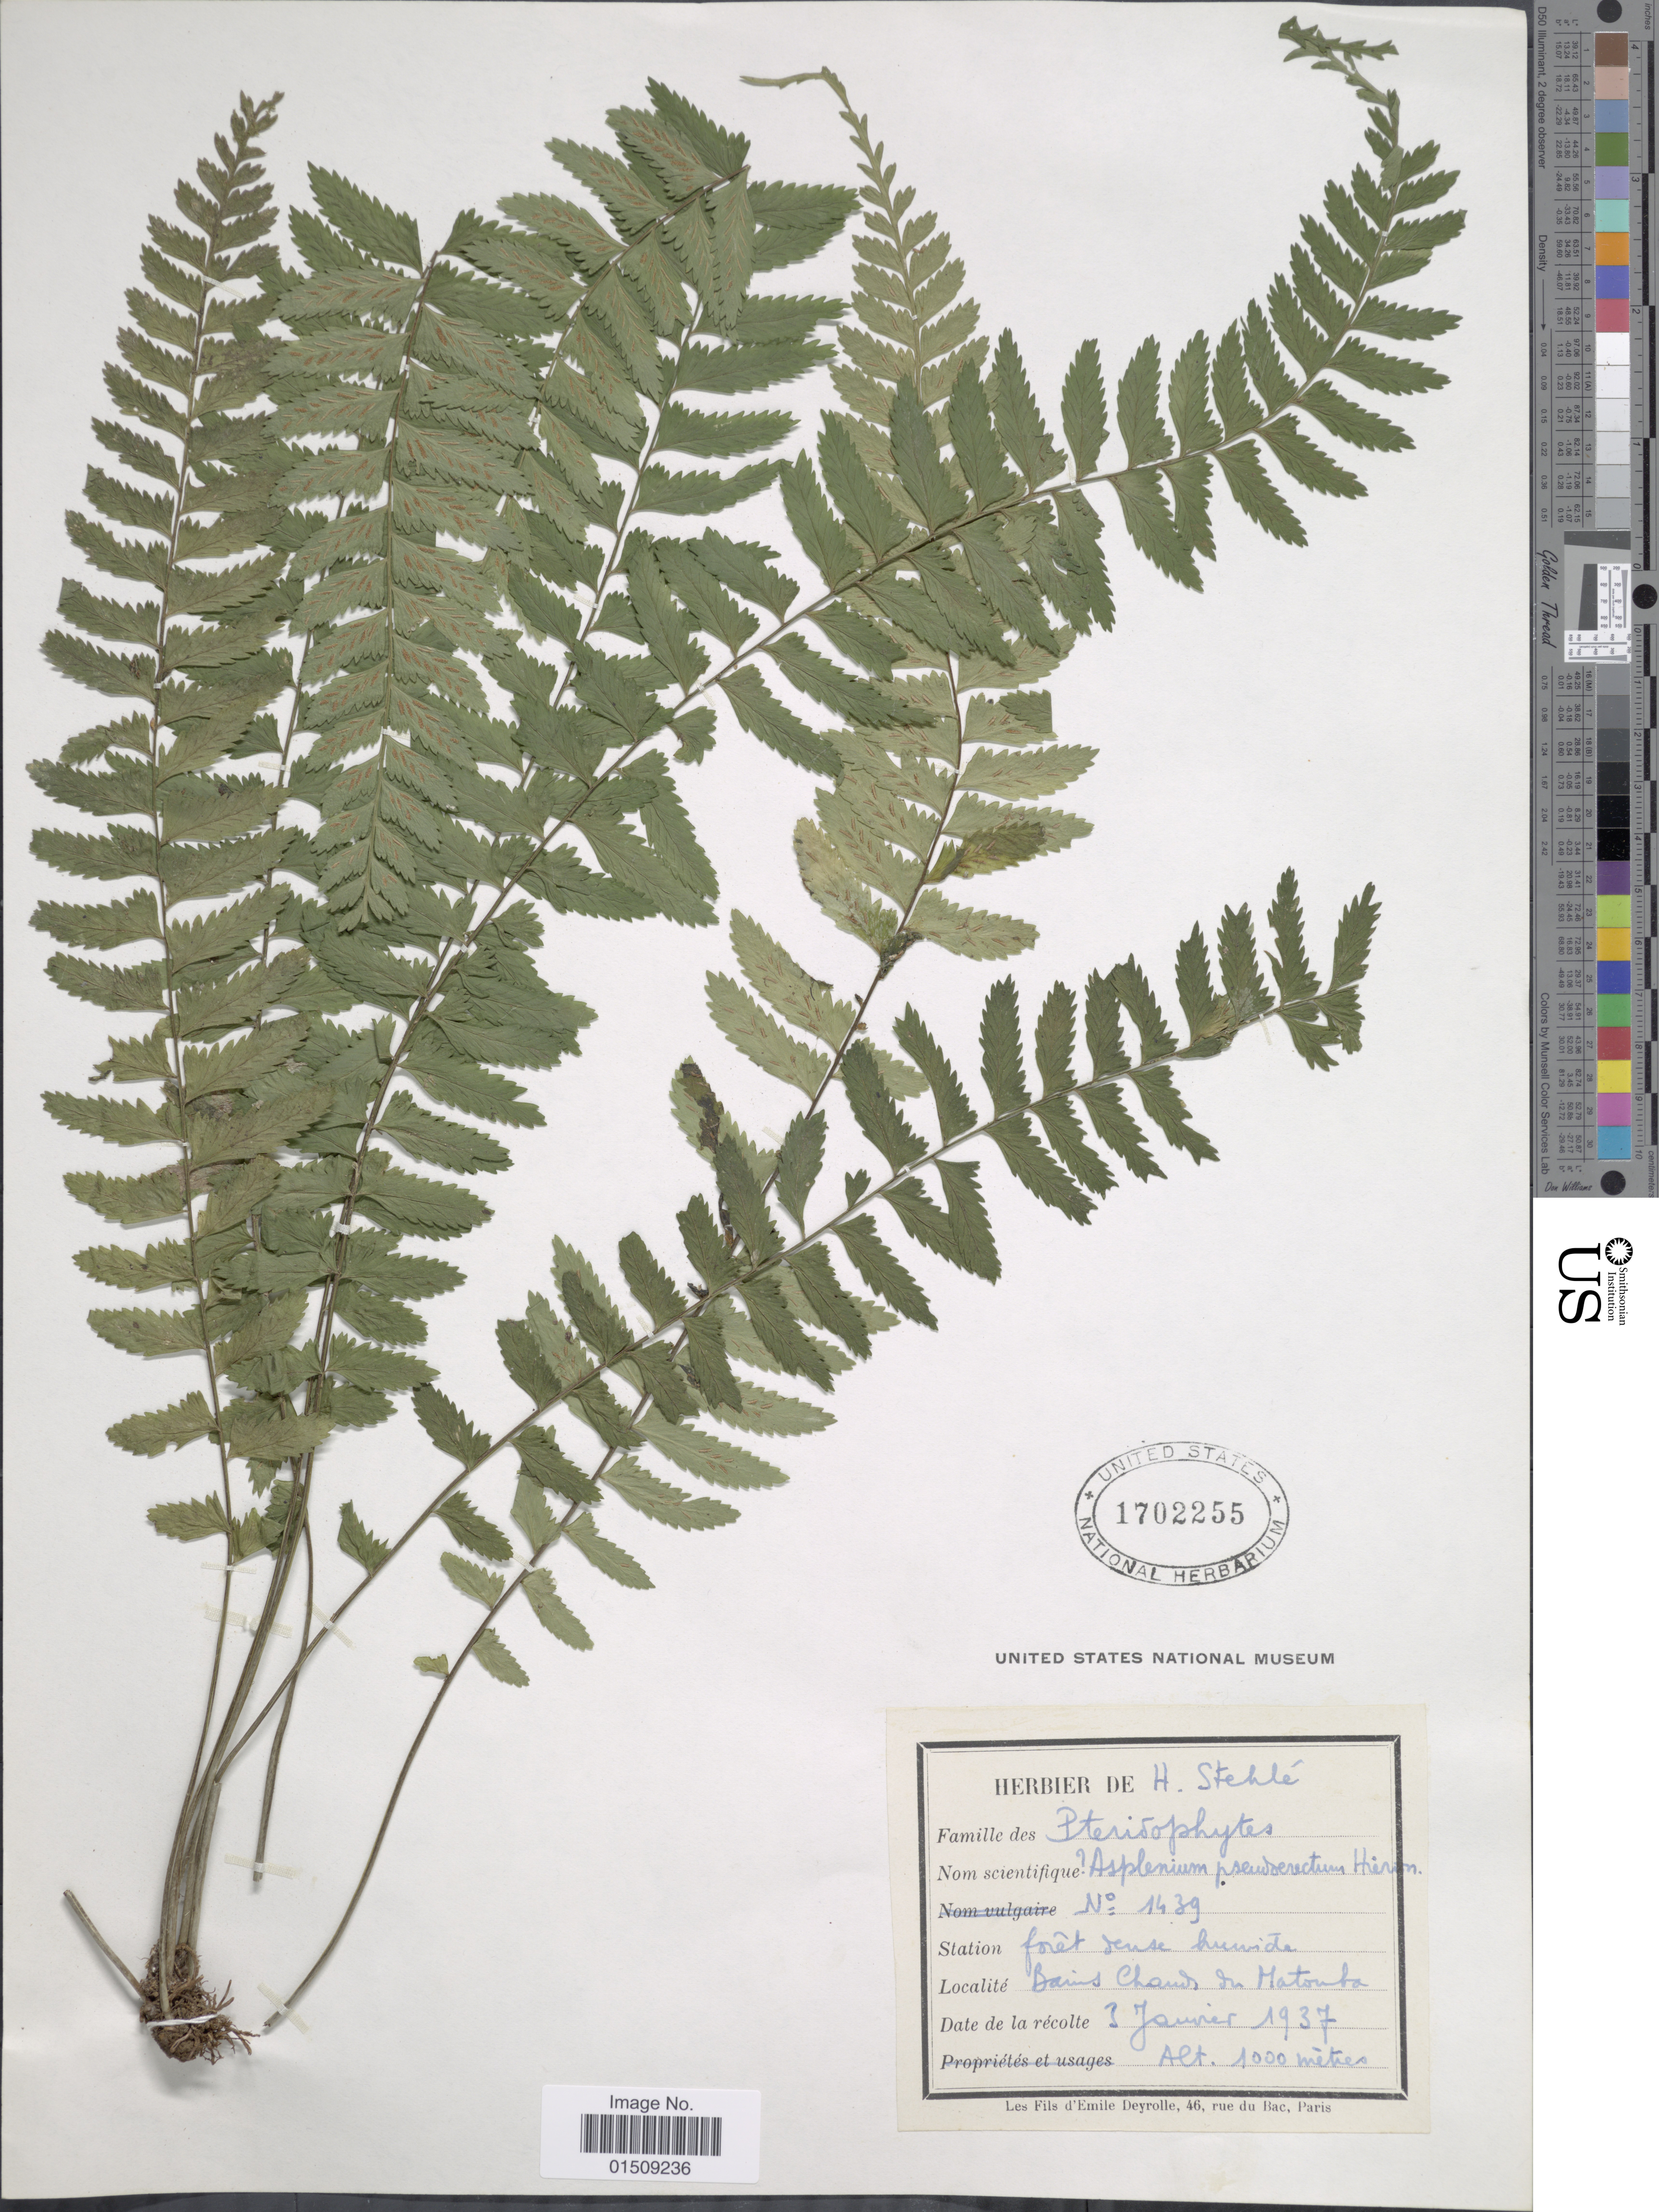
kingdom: Plantae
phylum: Tracheophyta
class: Polypodiopsida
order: Polypodiales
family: Aspleniaceae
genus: Asplenium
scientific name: Asplenium pteropus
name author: Kaulf.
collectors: H. Stehlé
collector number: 1439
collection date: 1937-01-03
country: Guadeloupe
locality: Bains Chaws In Matouba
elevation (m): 1000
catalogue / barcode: US 1702255